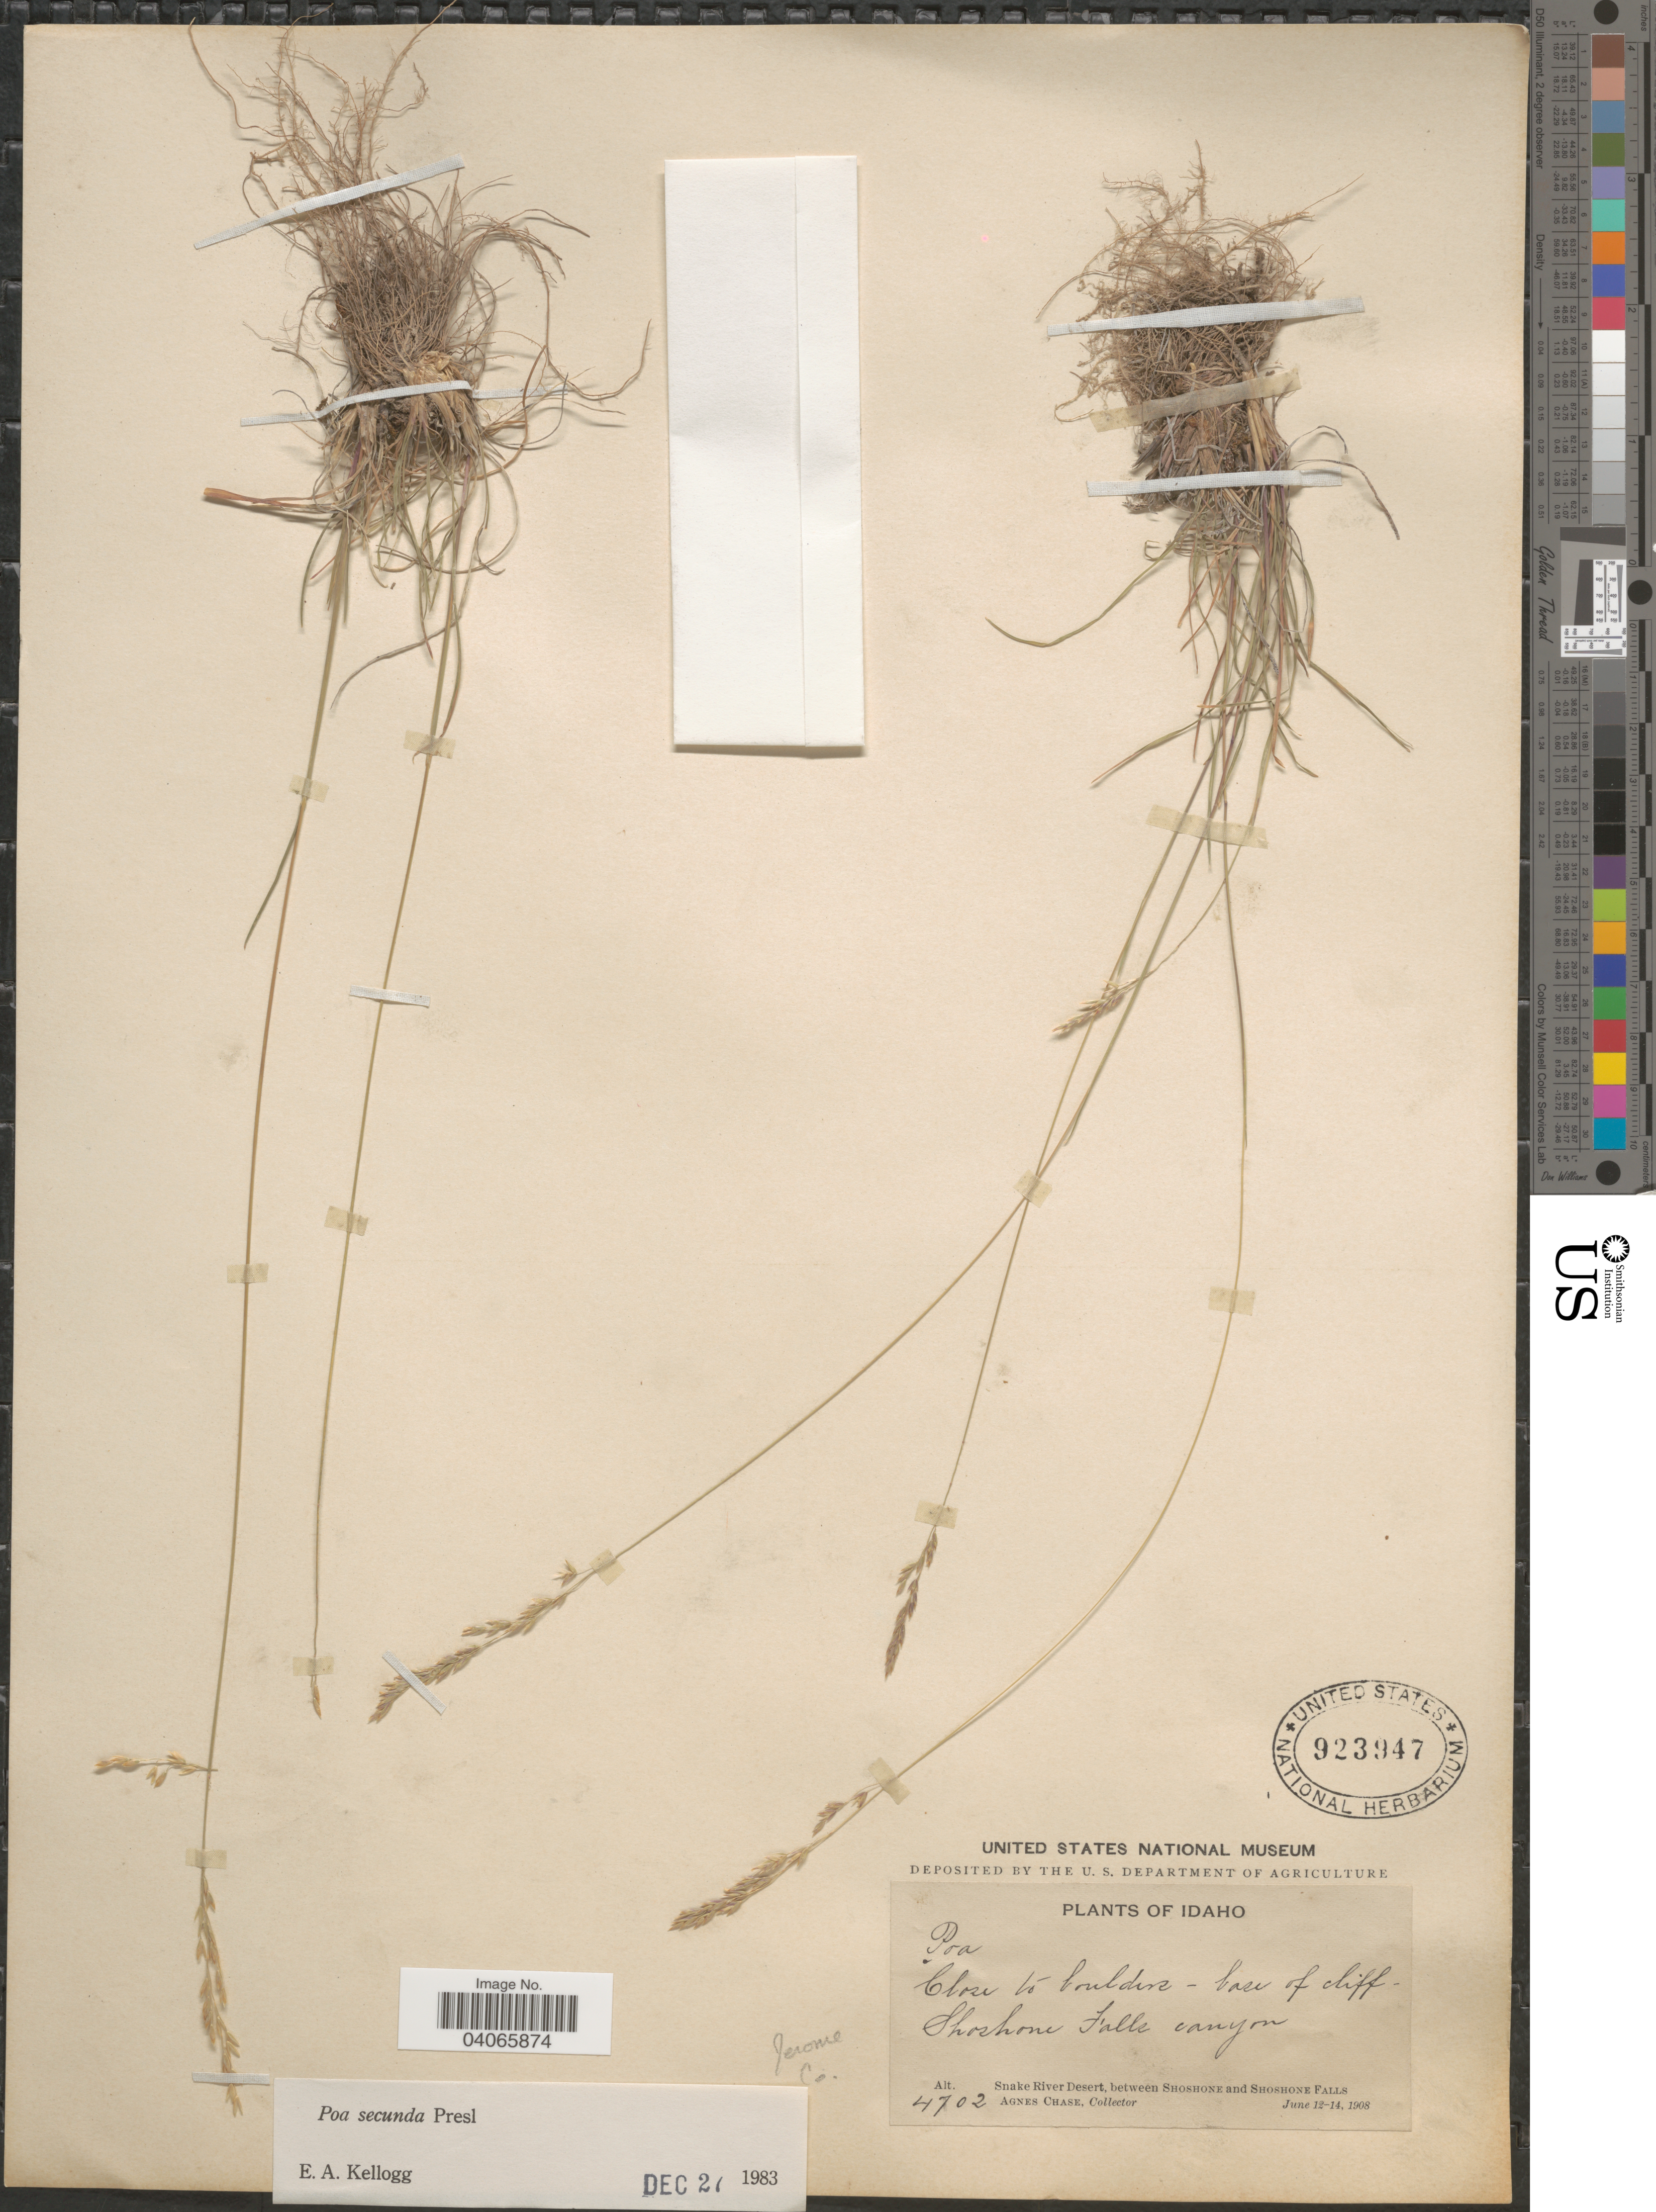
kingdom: Plantae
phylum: Tracheophyta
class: Liliopsida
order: Poales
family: Poaceae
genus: Poa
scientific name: Poa secunda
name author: J. Presl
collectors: A. Chase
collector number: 4702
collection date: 1908-06-12/1908-06-14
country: United States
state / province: Idaho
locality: Close to boulders - base of cliff. Shoshone Falls canyon. Snake River Desert, between Shoshone and Shoshone Falls. Jerome Co.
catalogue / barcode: US 923947